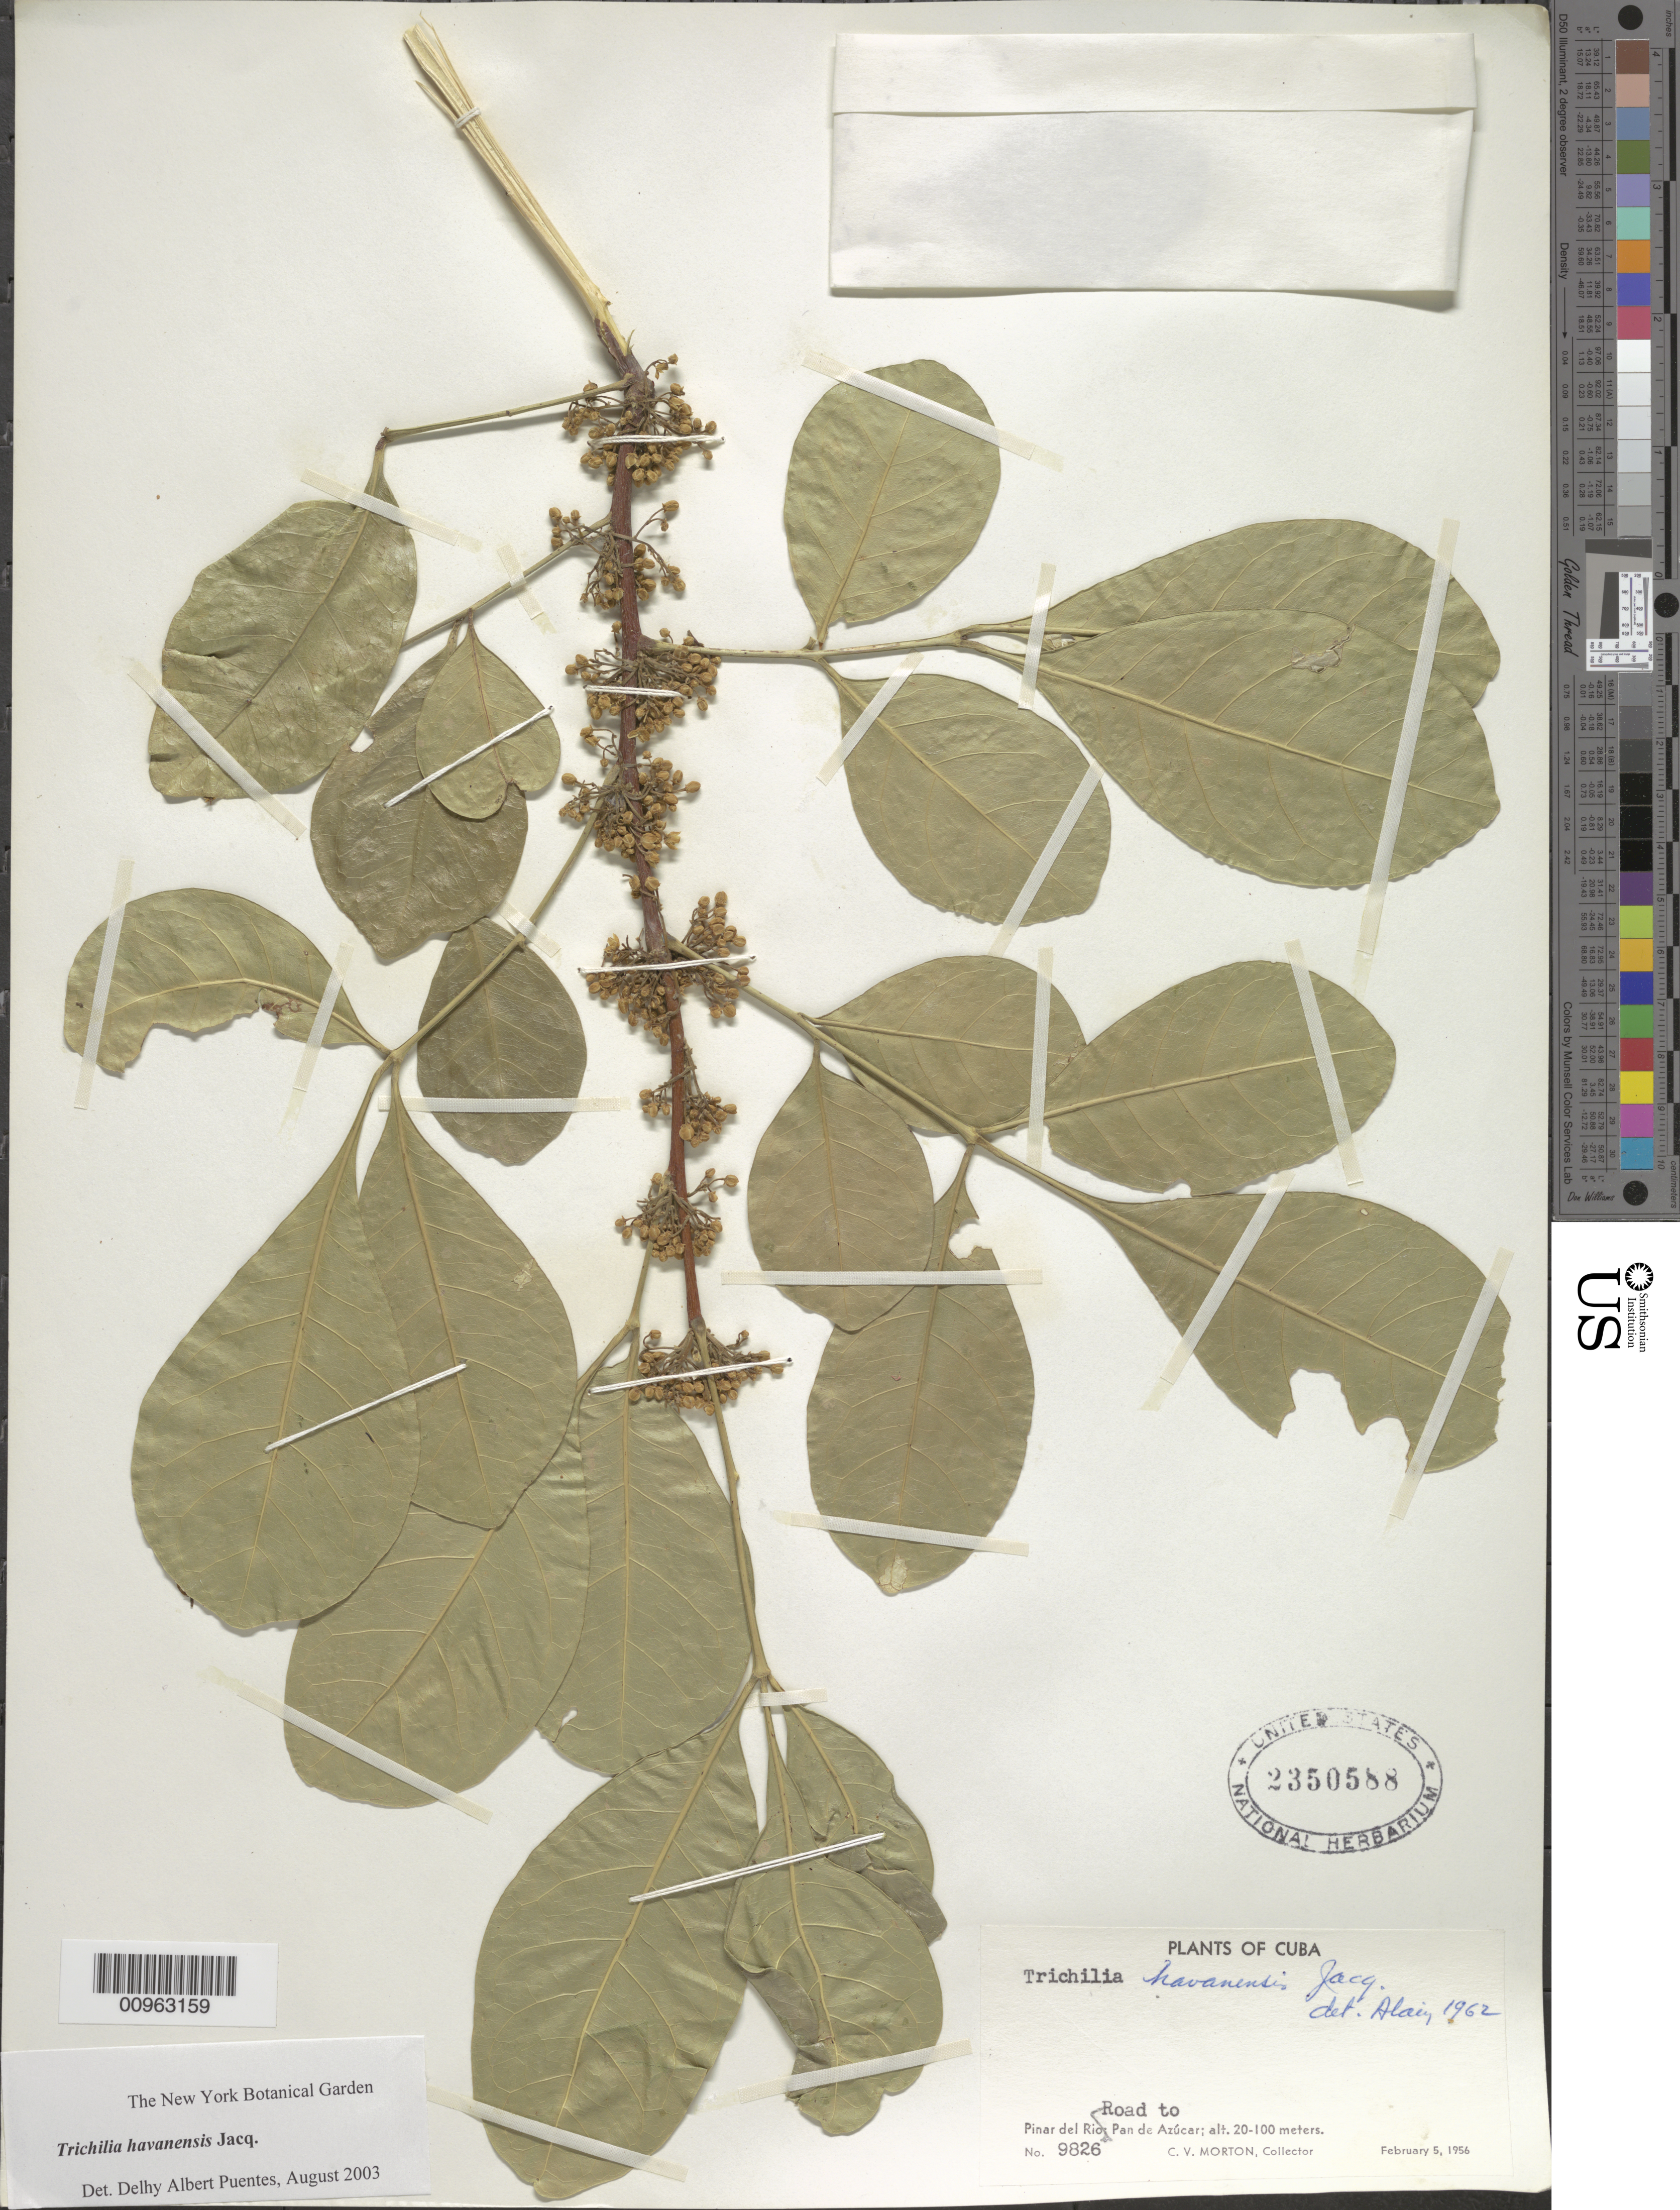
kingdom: Plantae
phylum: Tracheophyta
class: Magnoliopsida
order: Sapindales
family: Meliaceae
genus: Trichilia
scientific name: Trichilia havanensis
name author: Jacq.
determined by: Puentes, D. A.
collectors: C. V. Morton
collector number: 9826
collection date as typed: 05 Feb 1956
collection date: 1956-02-05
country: Cuba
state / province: Pinar del Rio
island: Cuba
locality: Road to Pan de Azúcar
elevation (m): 20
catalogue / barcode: US 2350588